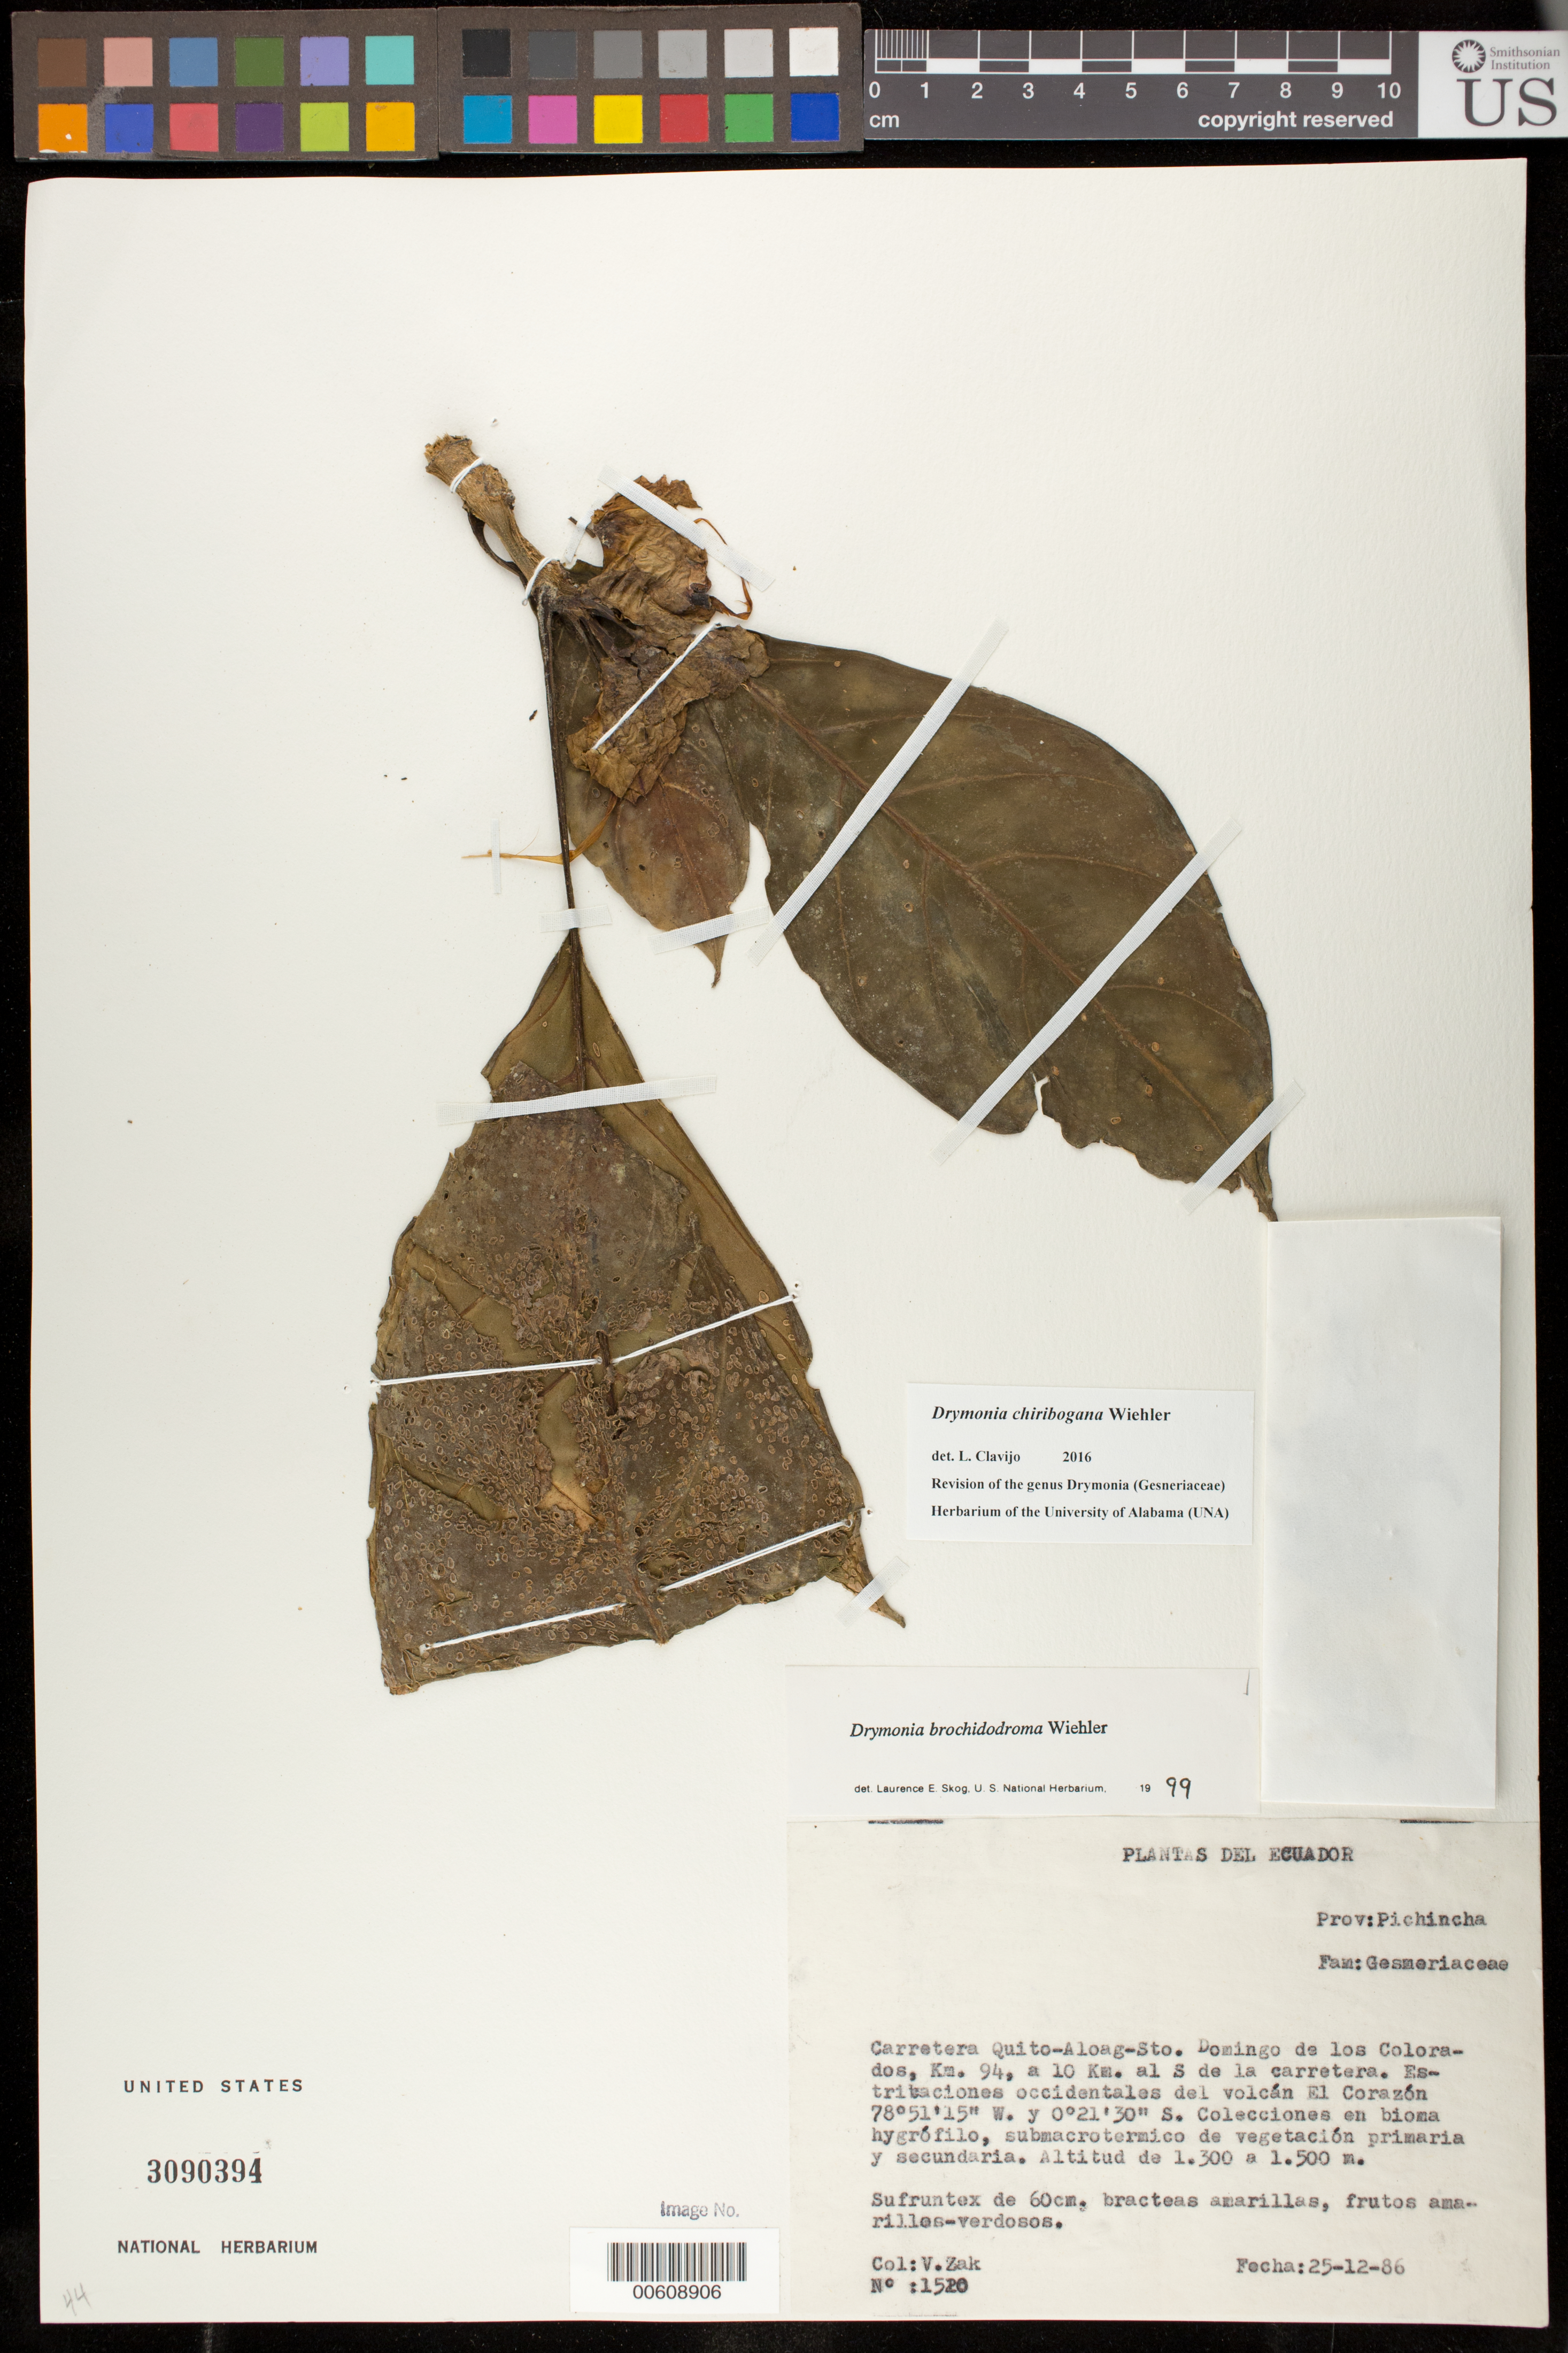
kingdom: Plantae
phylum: Tracheophyta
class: Magnoliopsida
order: Lamiales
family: Gesneriaceae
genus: Drymonia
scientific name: Drymonia chiribogana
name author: Wiehler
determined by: Clavijo, L.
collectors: V. Zak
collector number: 1520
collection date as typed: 25 Dec 1986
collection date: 1986-12-25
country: Ecuador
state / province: Pichincha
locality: Quito - Aloag - Sto. Domingo de los Colorados, Km 94, a 10 km al S de la carretera; estribaciones occidentales del volcán El Corazón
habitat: Colecciones en bioma hygrófilo, submacrotermico de vegetación primaria y secundaria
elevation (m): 1300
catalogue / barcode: US 3090394